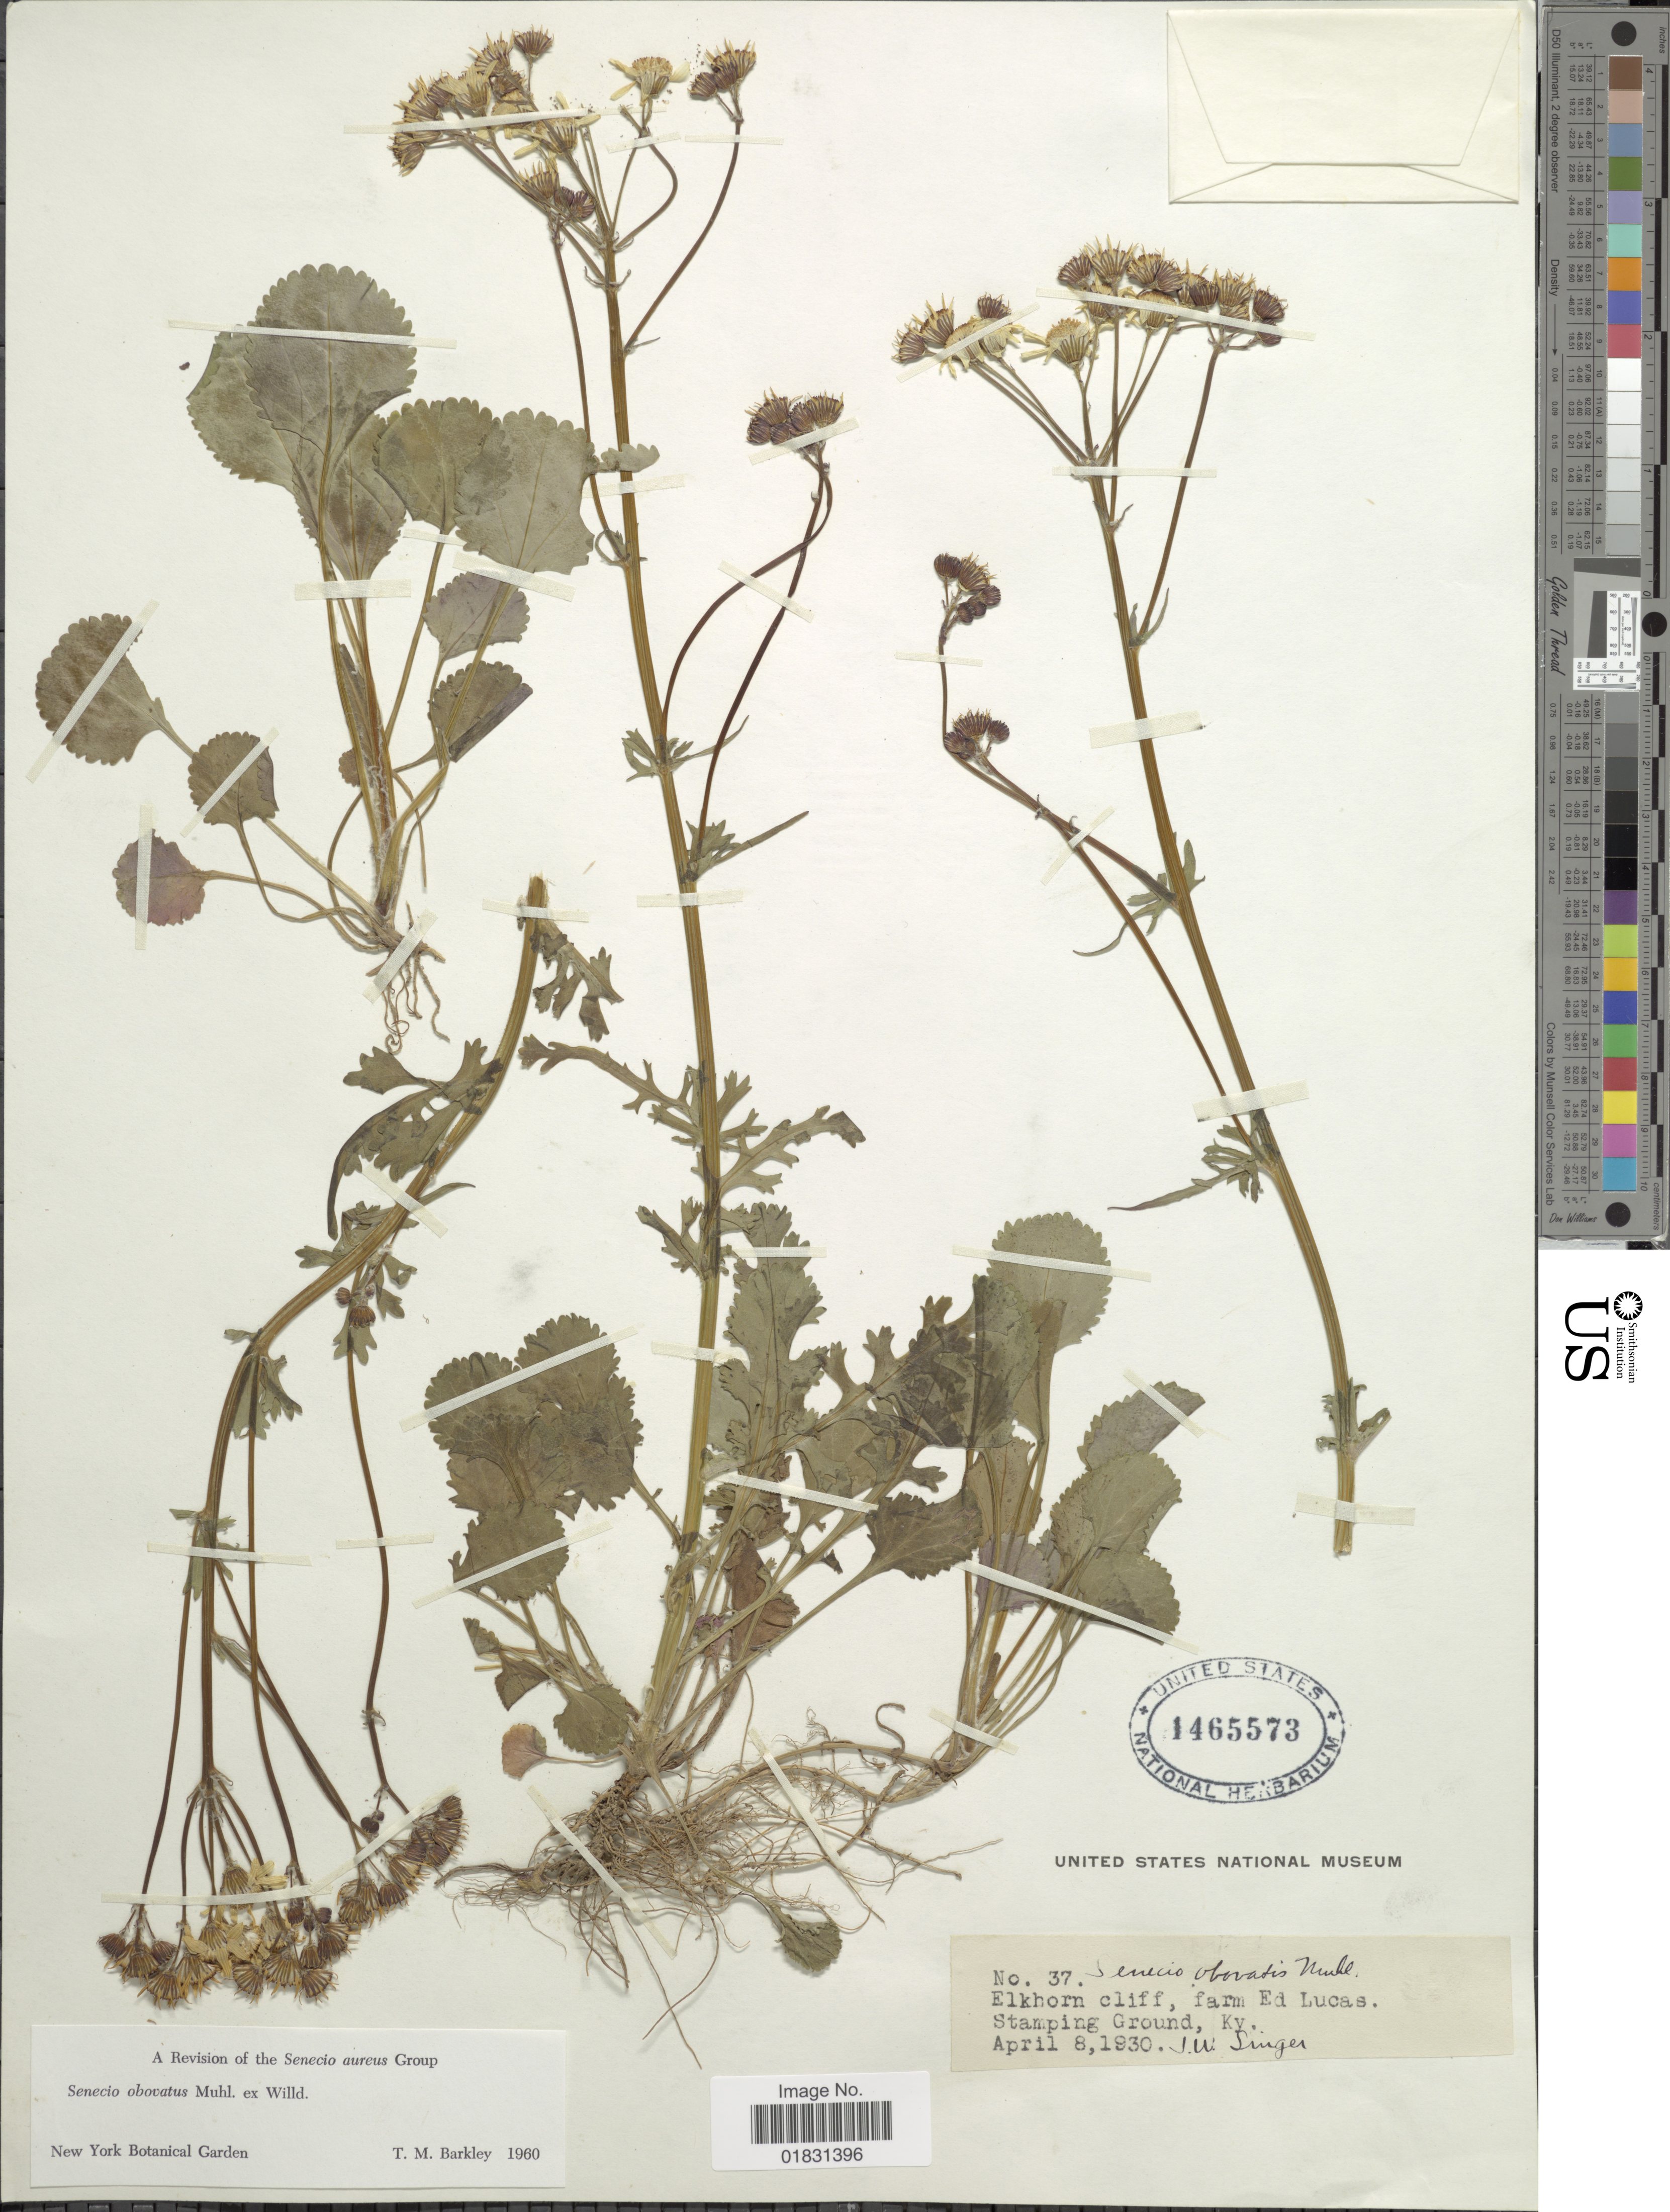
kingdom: Plantae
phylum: Tracheophyta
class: Magnoliopsida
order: Asterales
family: Asteraceae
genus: Packera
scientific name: Packera obovata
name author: (Muhl. ex Willd.) W.A. Weber & Á. Löve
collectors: J. EW. Singer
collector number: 37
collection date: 1930-04-08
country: United States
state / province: Kentucky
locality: Elkhorn cliff, farm Ed Lucas. Staming Grounding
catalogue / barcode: US 1465573